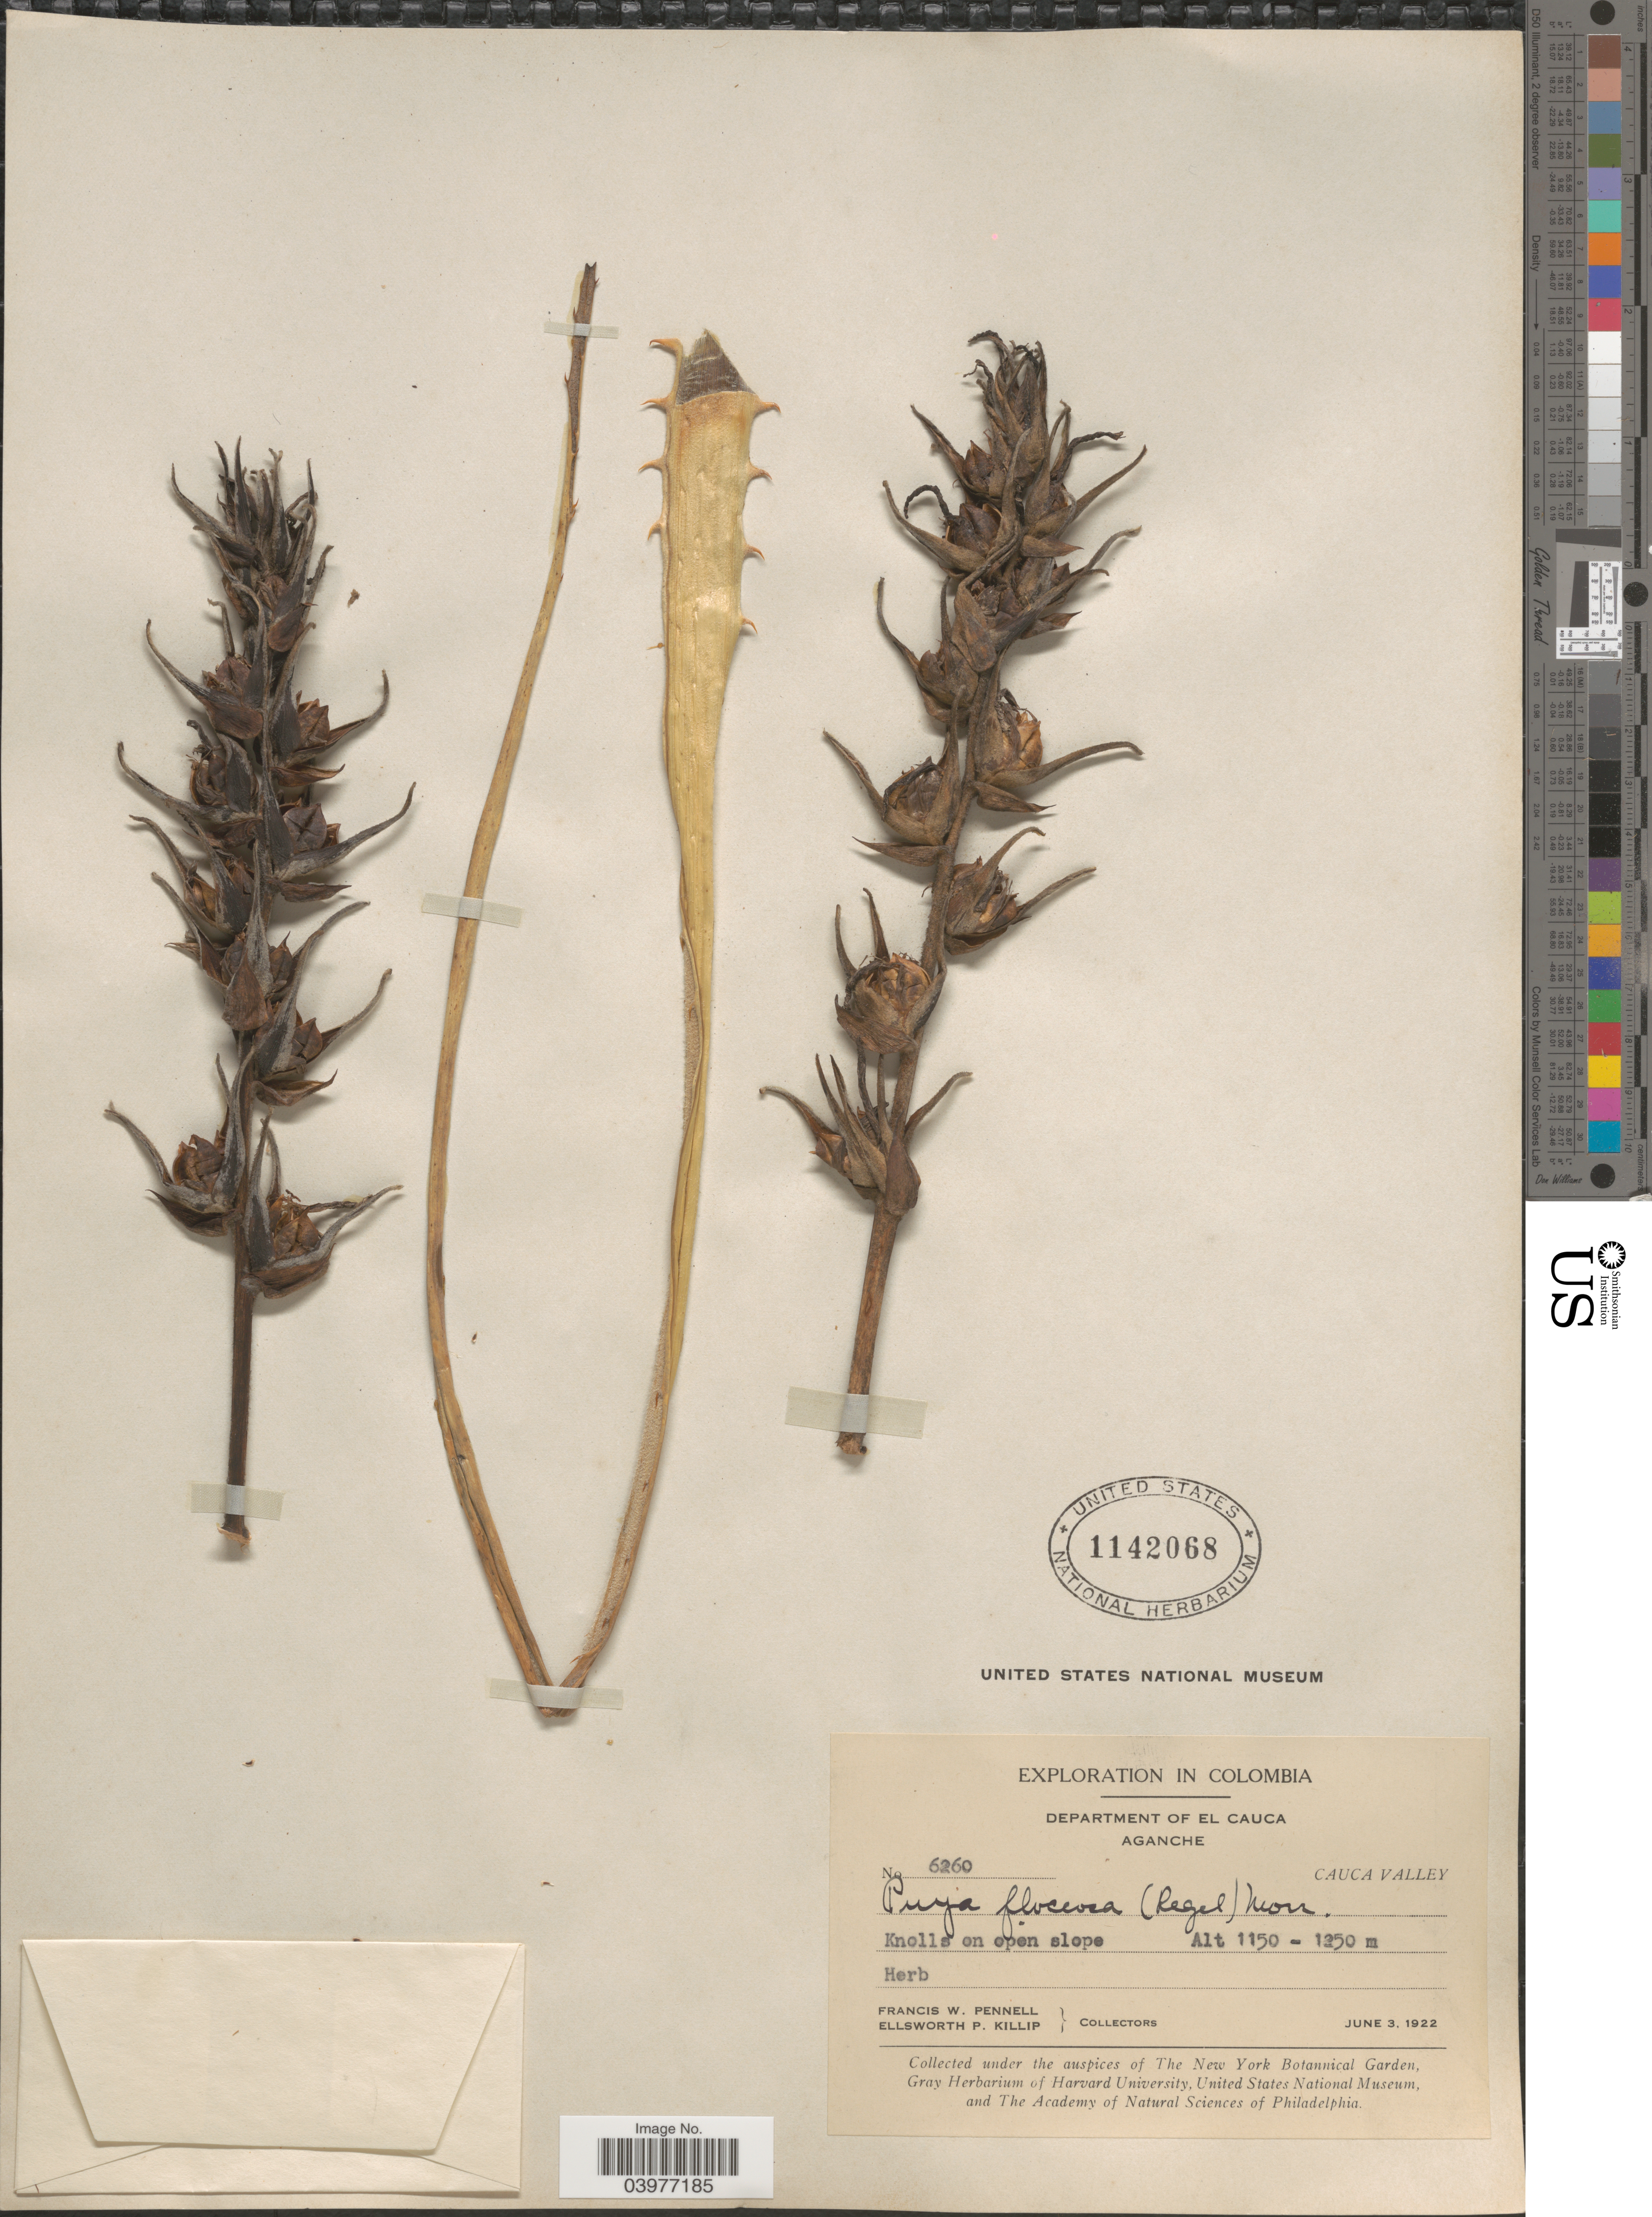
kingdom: Plantae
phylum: Tracheophyta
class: Liliopsida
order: Poales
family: Bromeliaceae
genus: Puya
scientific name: Puya floccosa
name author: (Linden) É. Morren ex Mez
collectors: F. W. Pennell & E. P. Killip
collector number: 6260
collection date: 1922-06-03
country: Colombia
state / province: Cauca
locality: Department of El Cauca. Aganche. Cauca Valley.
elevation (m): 1150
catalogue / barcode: US 1142068